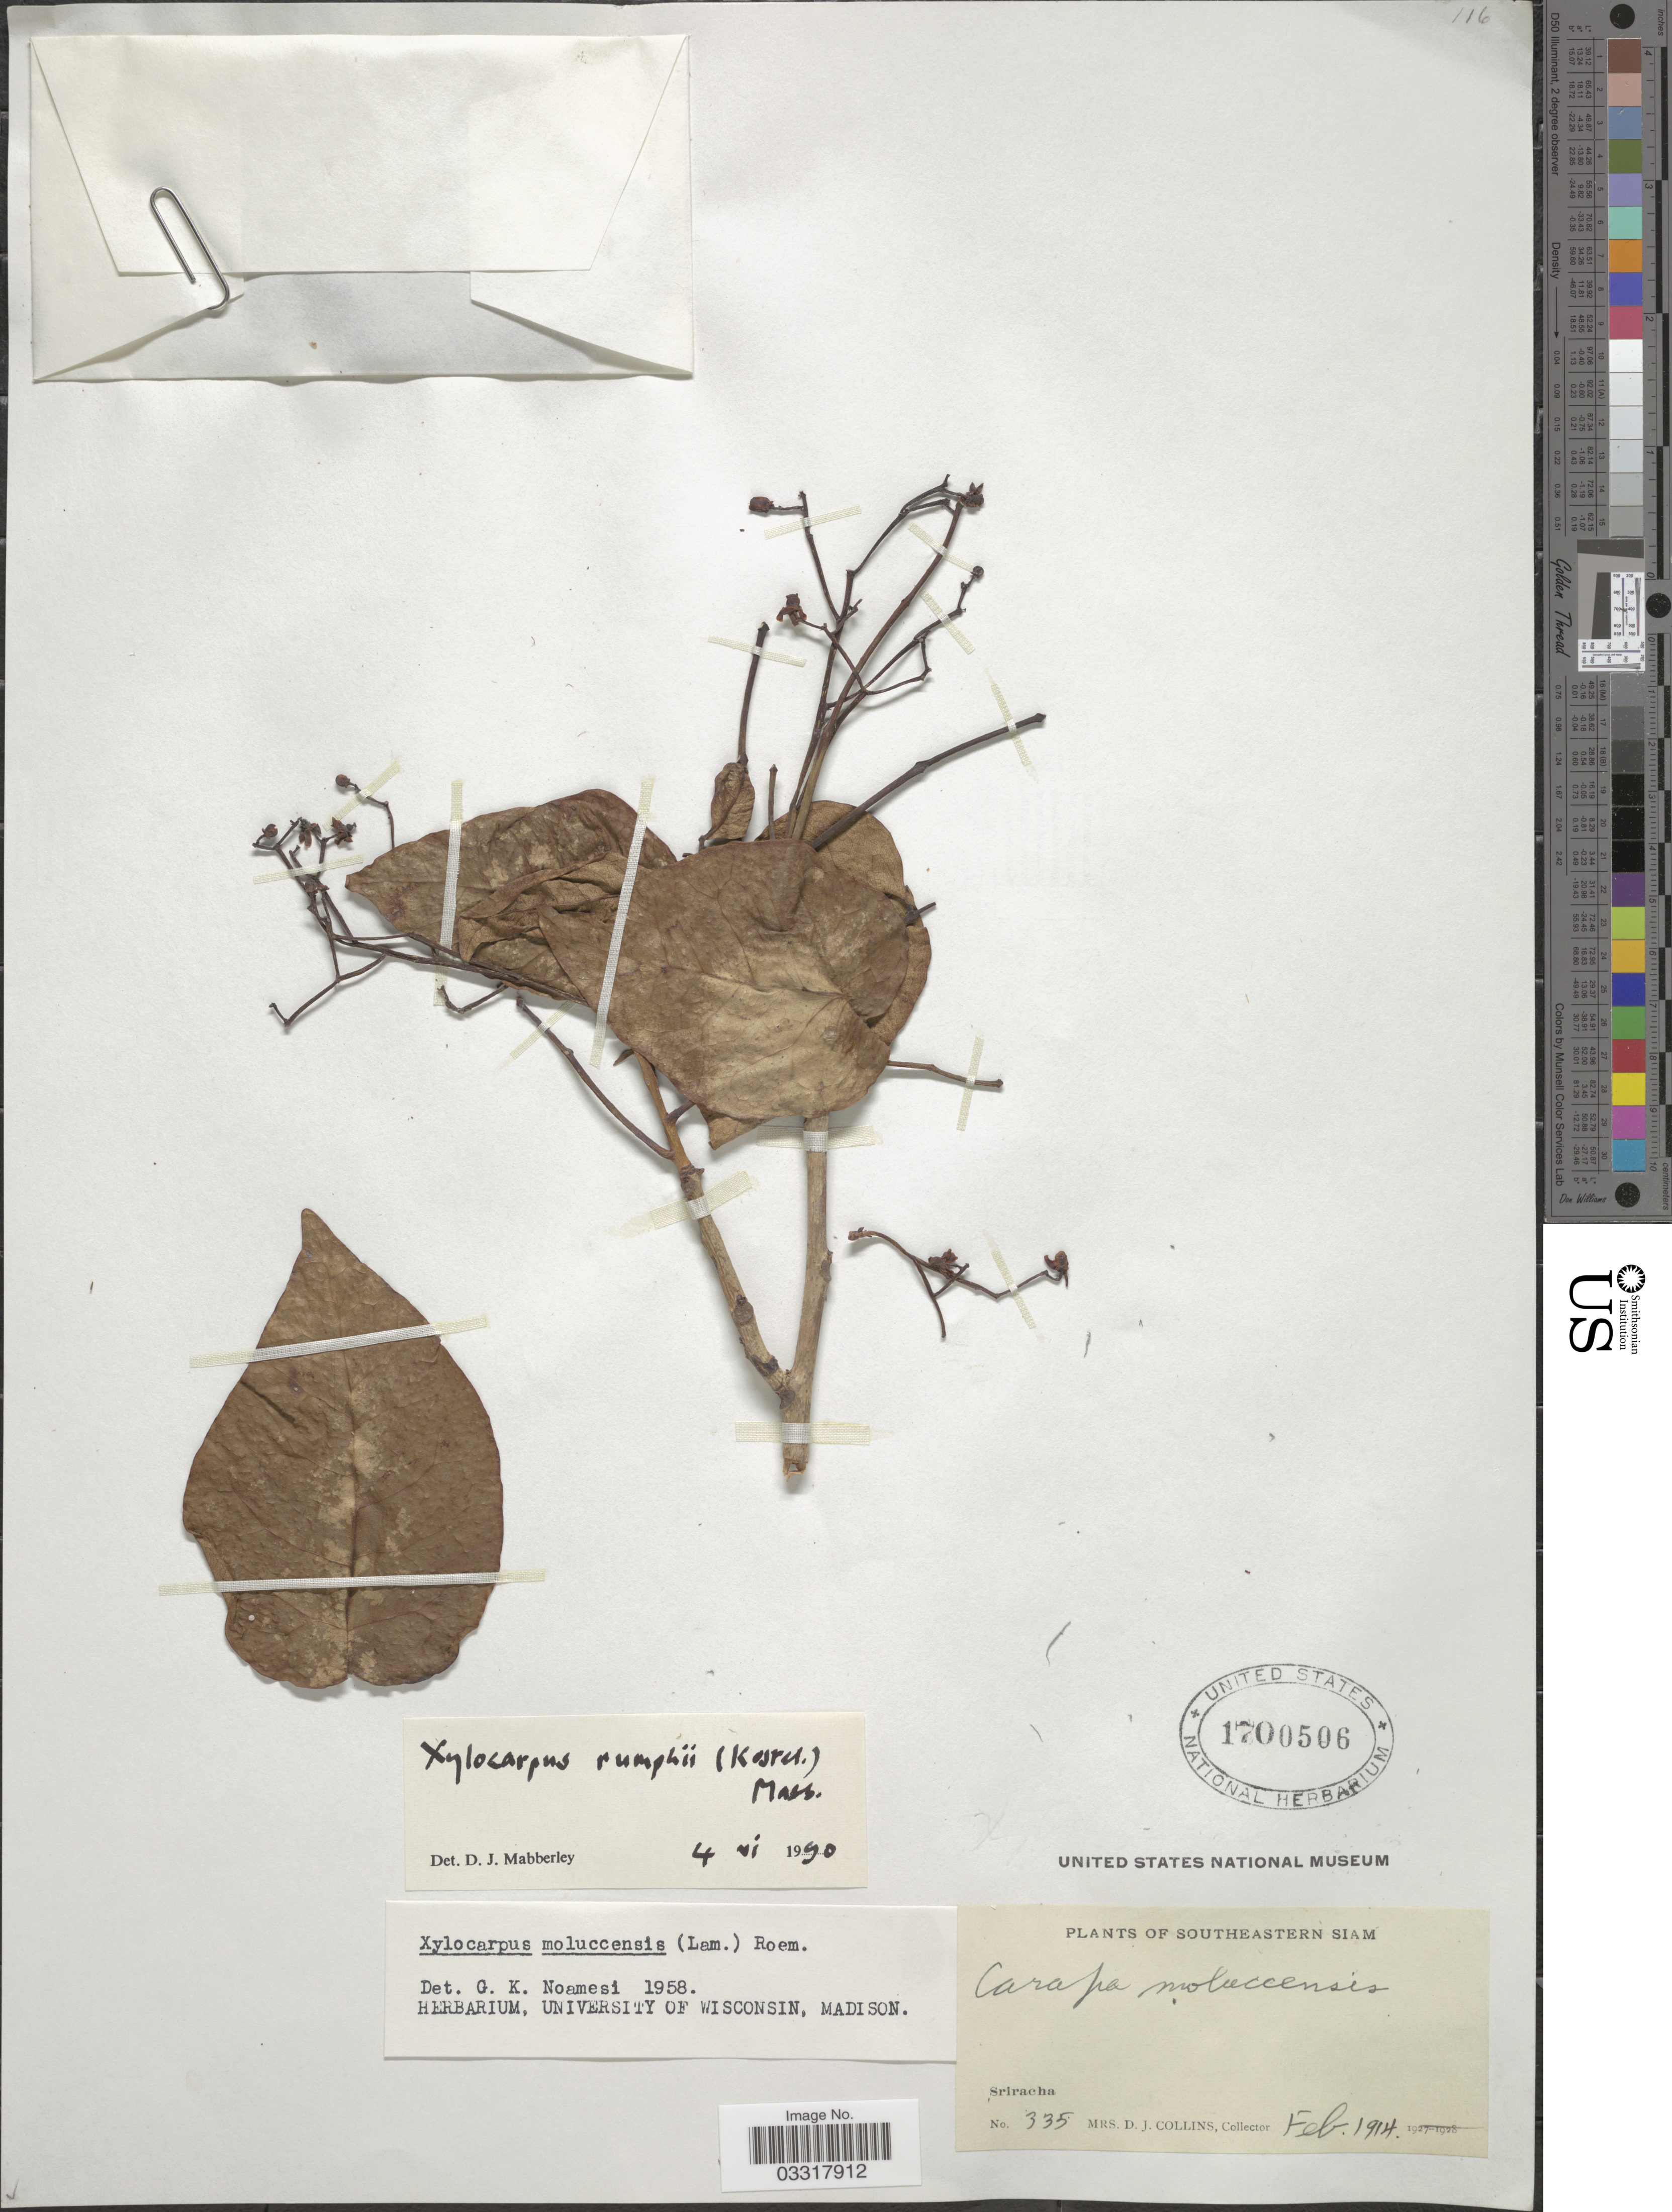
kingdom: Plantae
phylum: Tracheophyta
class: Magnoliopsida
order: Sapindales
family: Meliaceae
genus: Xylocarpus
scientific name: Xylocarpus rumphii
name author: (Kostel.) Mabb.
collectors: Mrs. D. J. Collins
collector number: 335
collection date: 1914-02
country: Thailand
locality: Southeastern Siam. Sriracha.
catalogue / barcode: US 1700506